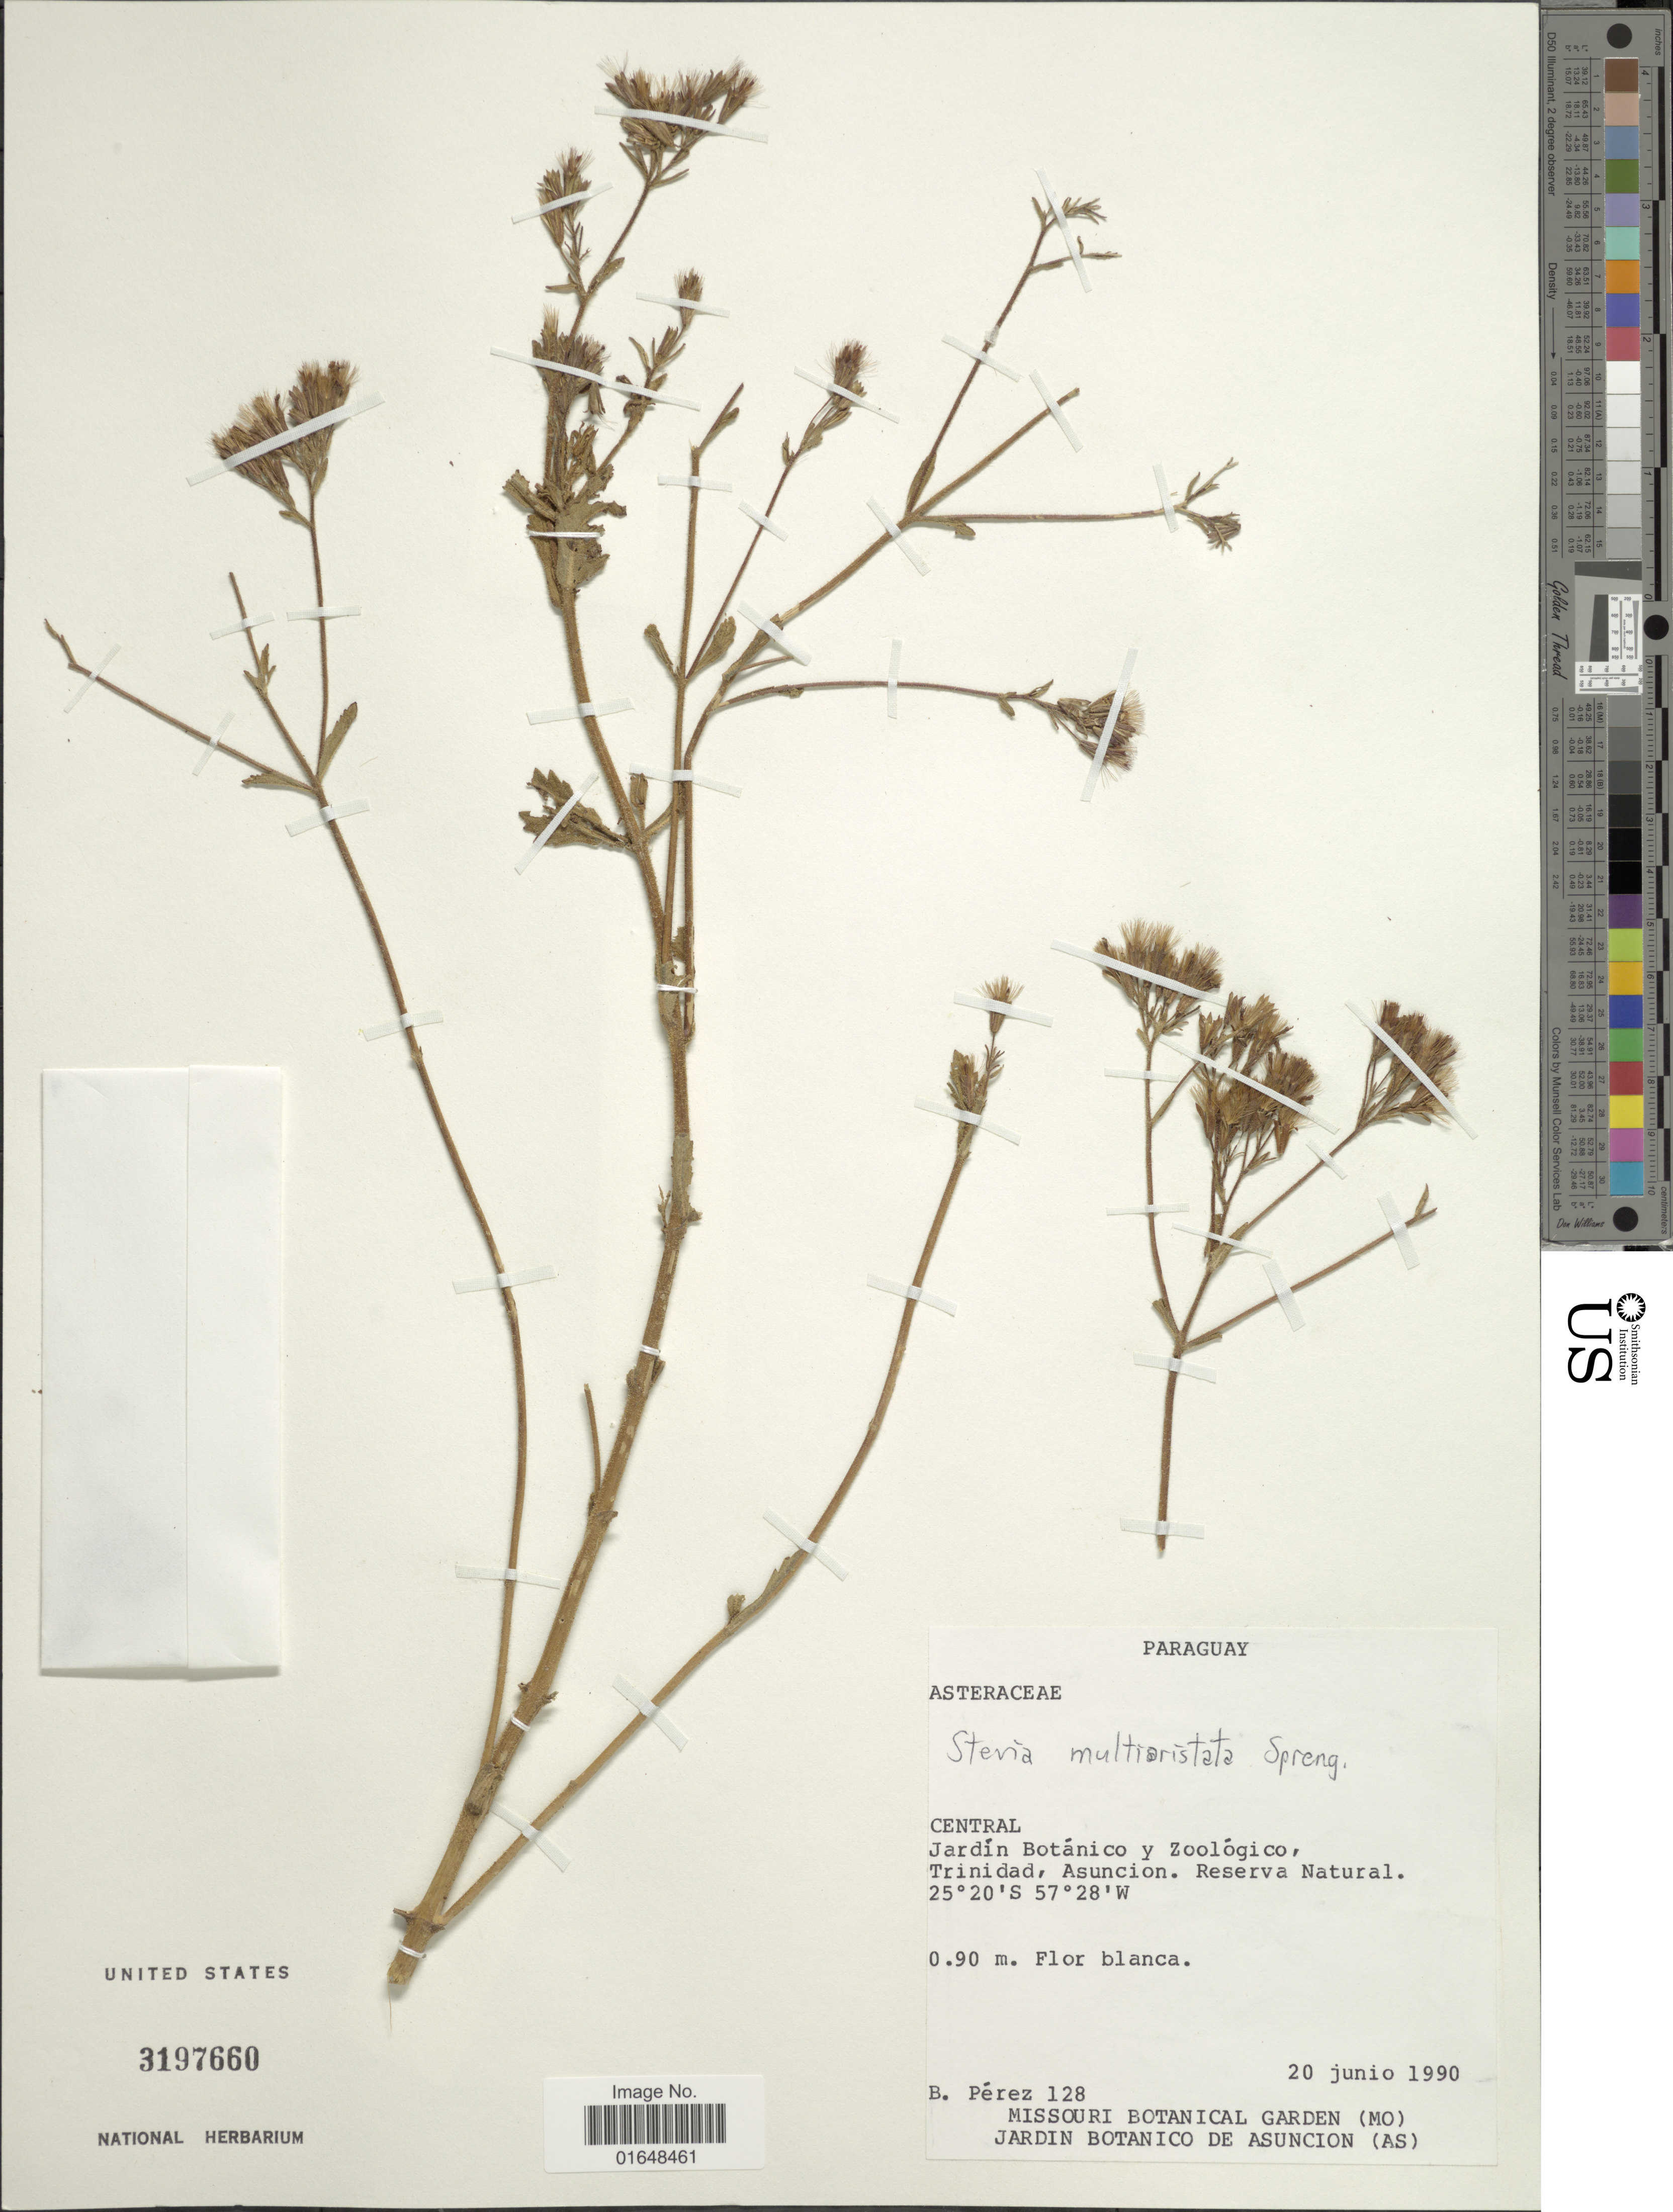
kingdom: Plantae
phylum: Tracheophyta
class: Magnoliopsida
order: Asterales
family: Asteraceae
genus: Stevia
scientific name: Stevia multiaristata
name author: Spreng.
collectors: B. Pérez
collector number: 128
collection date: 1990-06-20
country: Paraguay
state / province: Central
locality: Central. Jardín Botánico y Zoológico, Trinidad, Asuncion. reserva Natural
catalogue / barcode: US 3197660